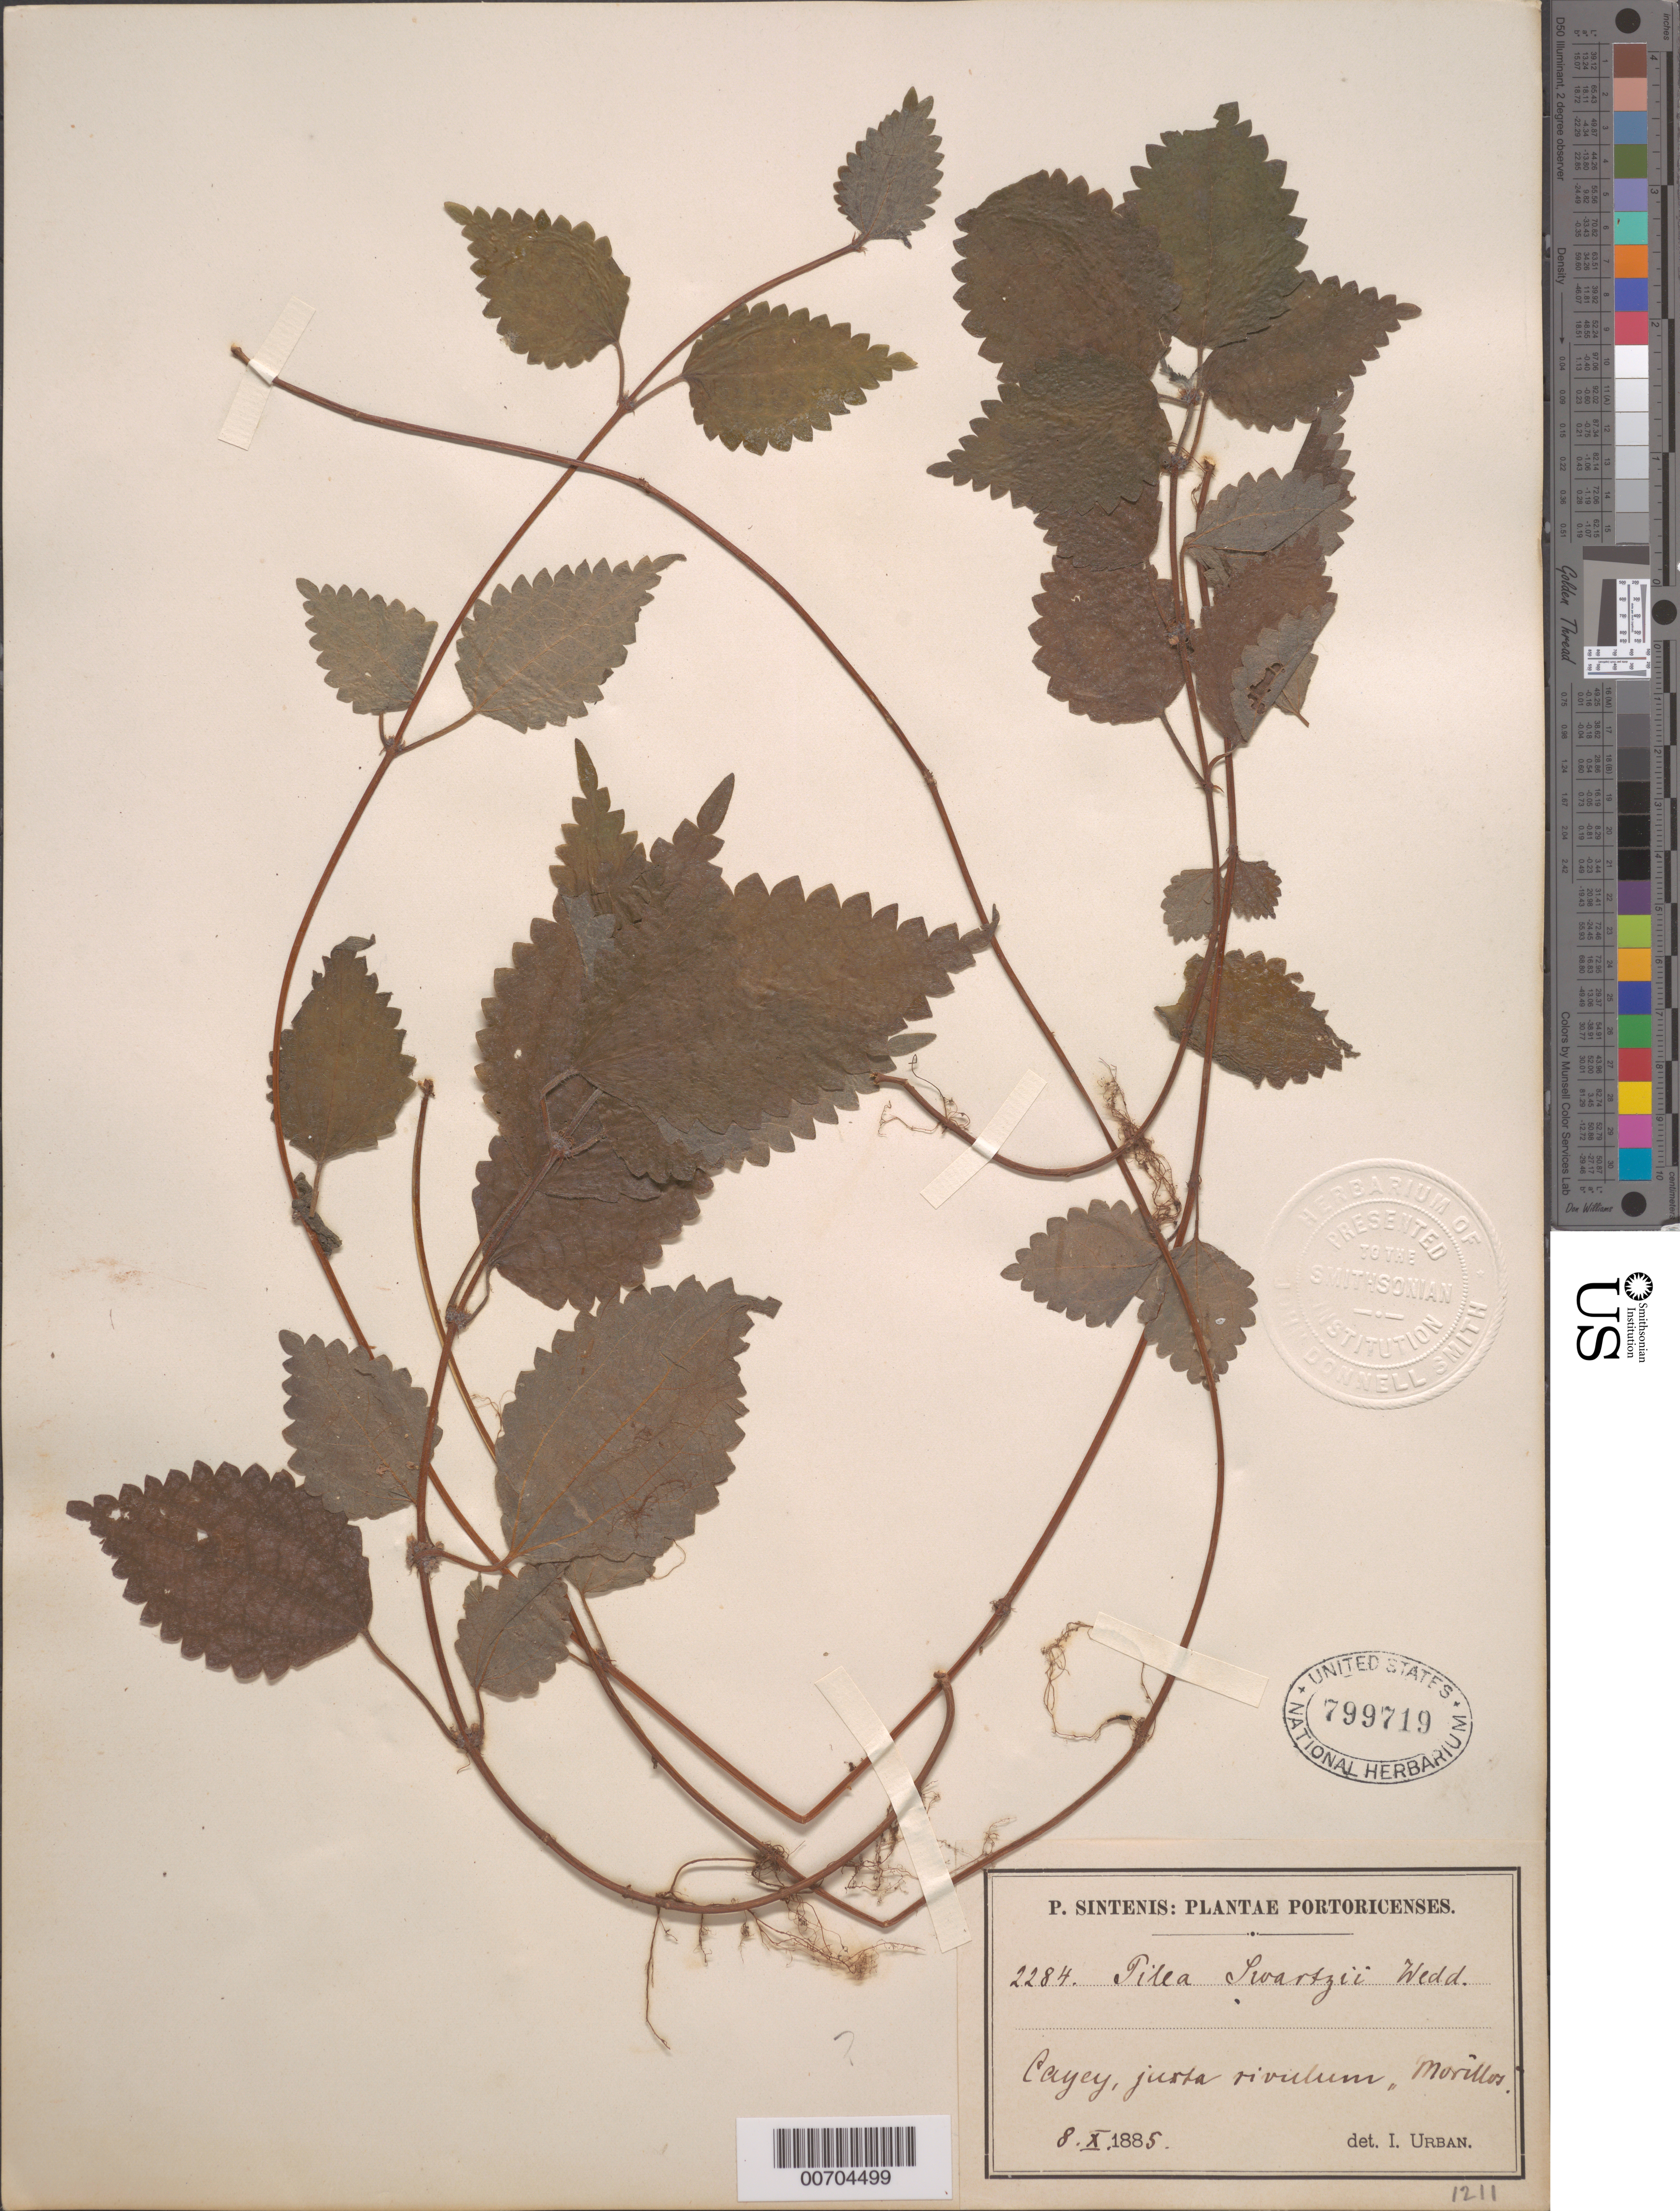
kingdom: Plantae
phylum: Tracheophyta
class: Magnoliopsida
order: Rosales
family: Urticaceae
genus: Pilea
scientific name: Pilea swartzii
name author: Wedd.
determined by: Urban, Ignatz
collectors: P. Sintenis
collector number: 2284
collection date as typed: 08 Oct 1885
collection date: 1885-10-08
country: Puerto Rico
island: Greater Antilles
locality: Cayey, juxta rivillum Morillos.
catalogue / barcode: US 799719